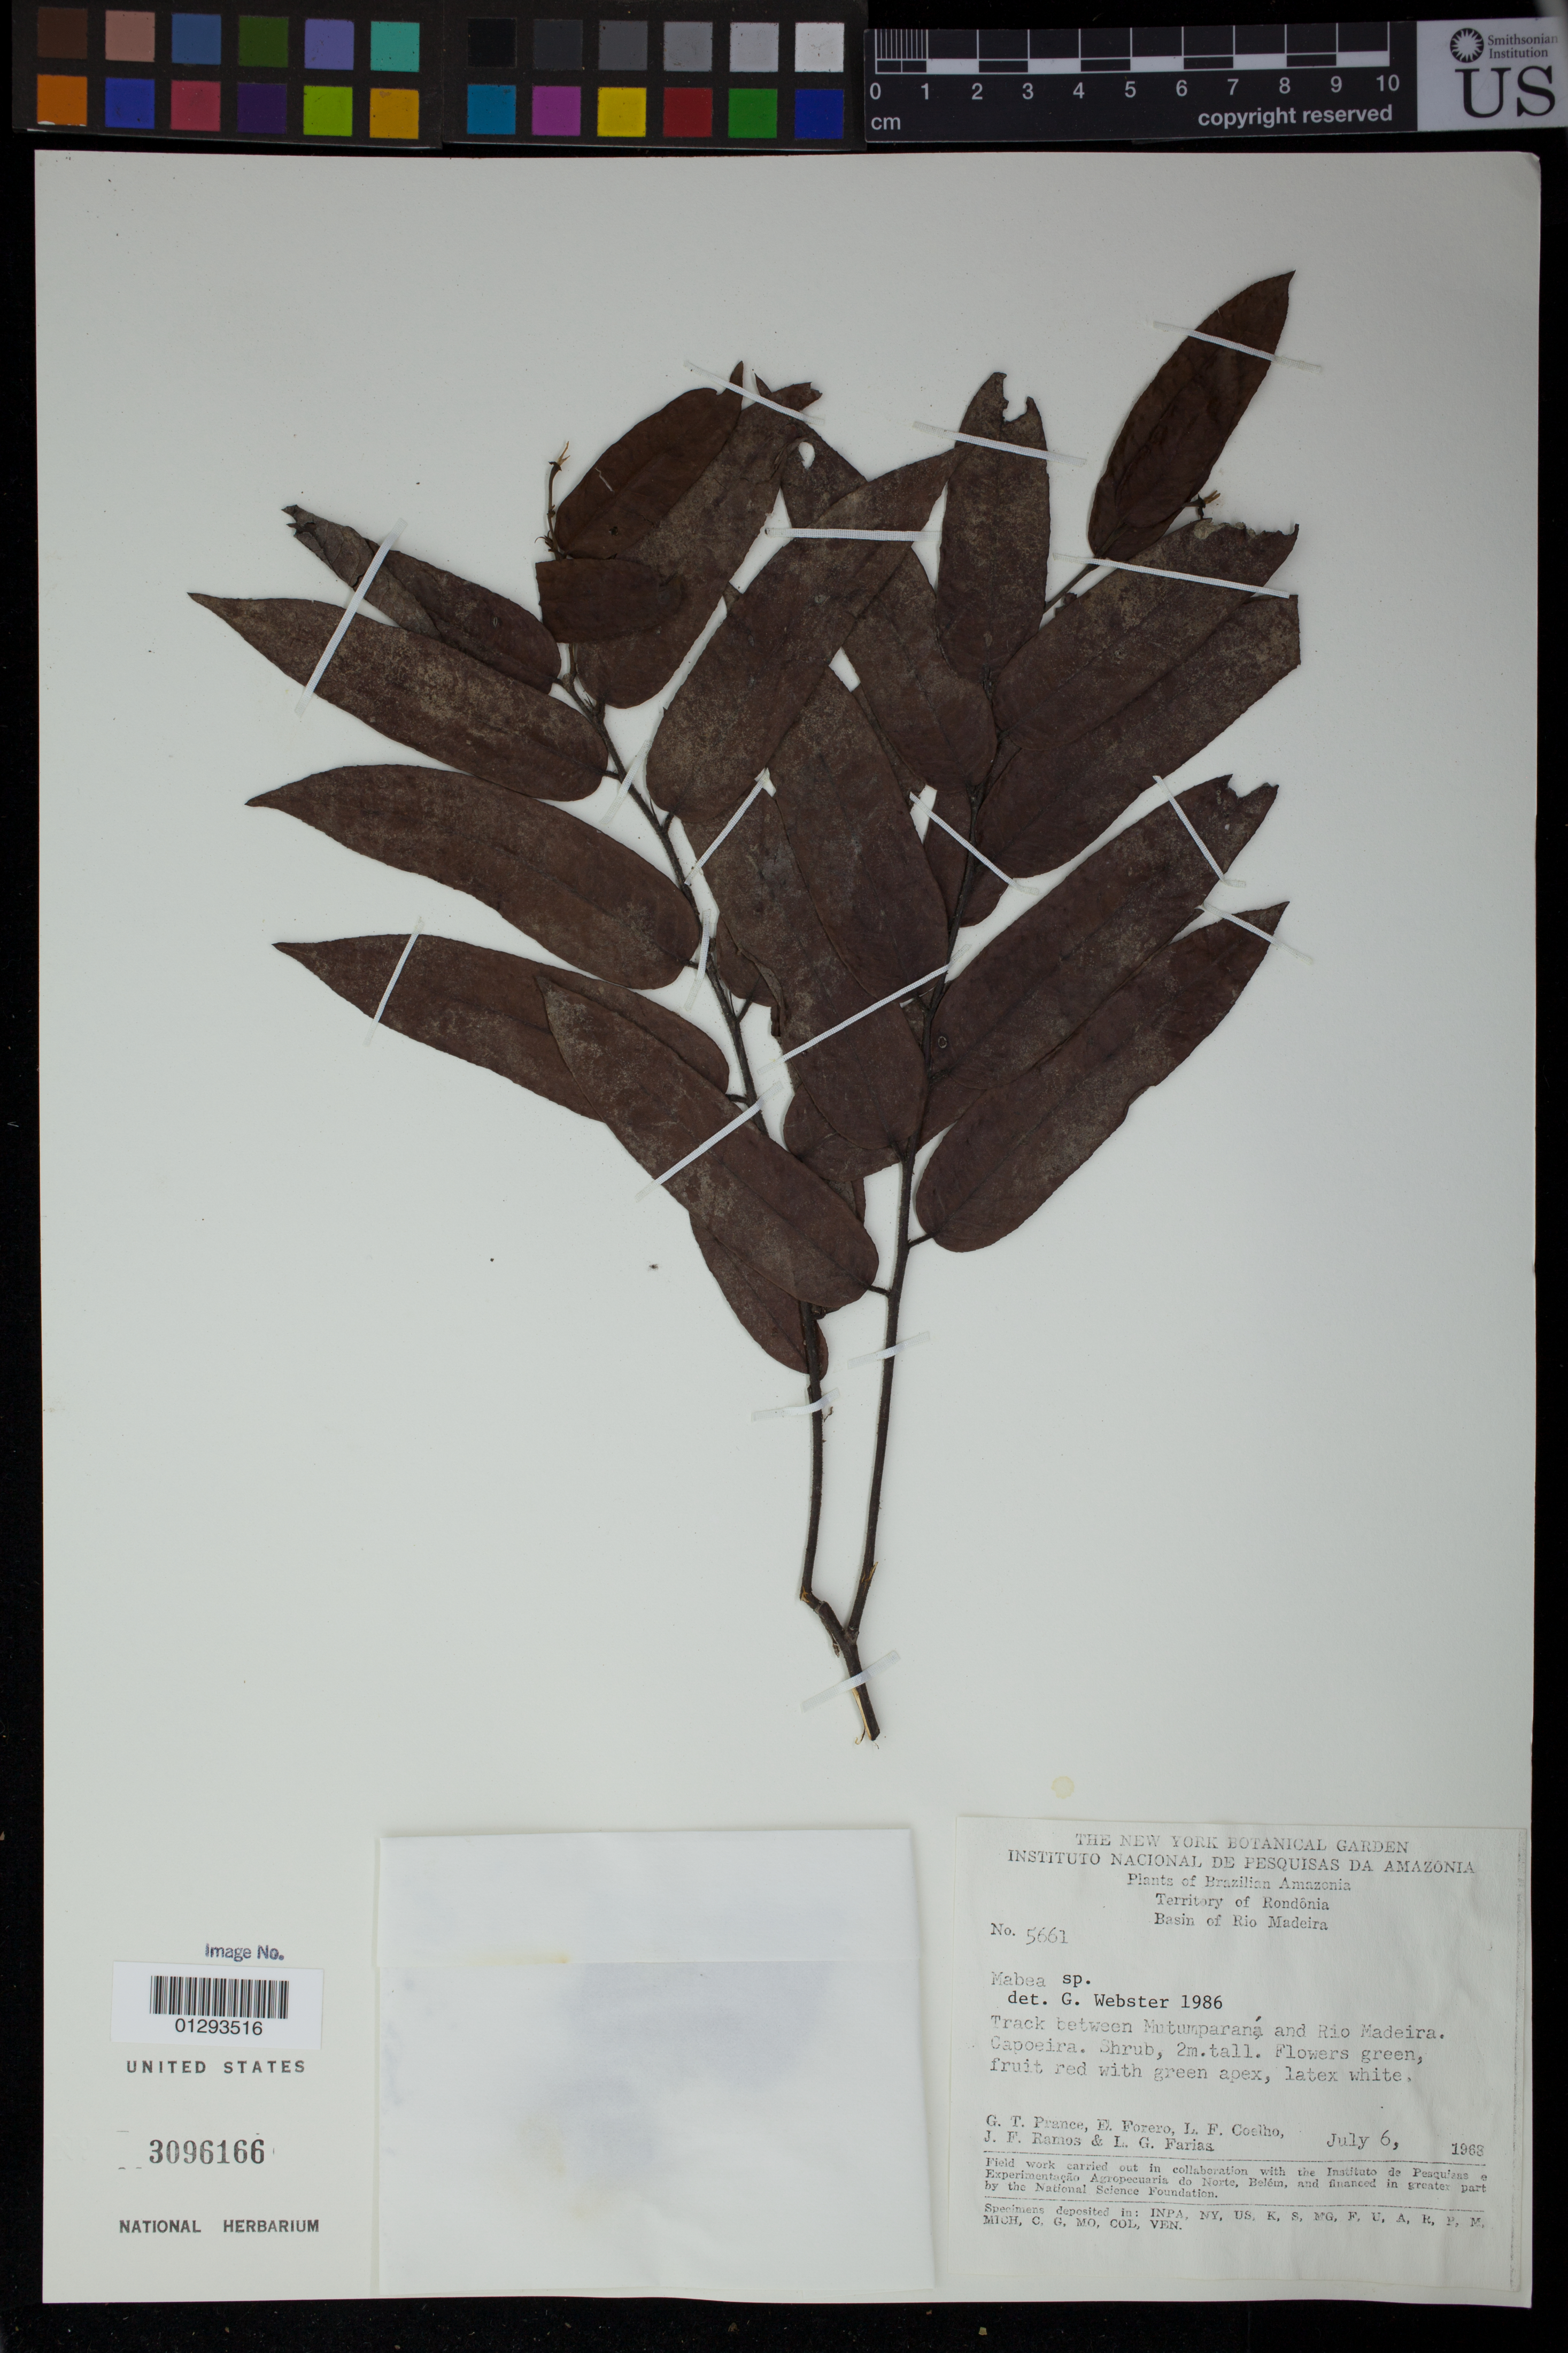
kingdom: Plantae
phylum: Tracheophyta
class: Magnoliopsida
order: Malpighiales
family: Euphorbiaceae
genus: Mabea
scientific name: Mabea sp.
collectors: G. T. Prance, E. Forero, L. F. Coelho, J. F. Ramos & L. G. Farias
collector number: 5661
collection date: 1968-07-06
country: Brazil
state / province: Rondônia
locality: Basin of Rio Madeira.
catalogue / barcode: US 3096166